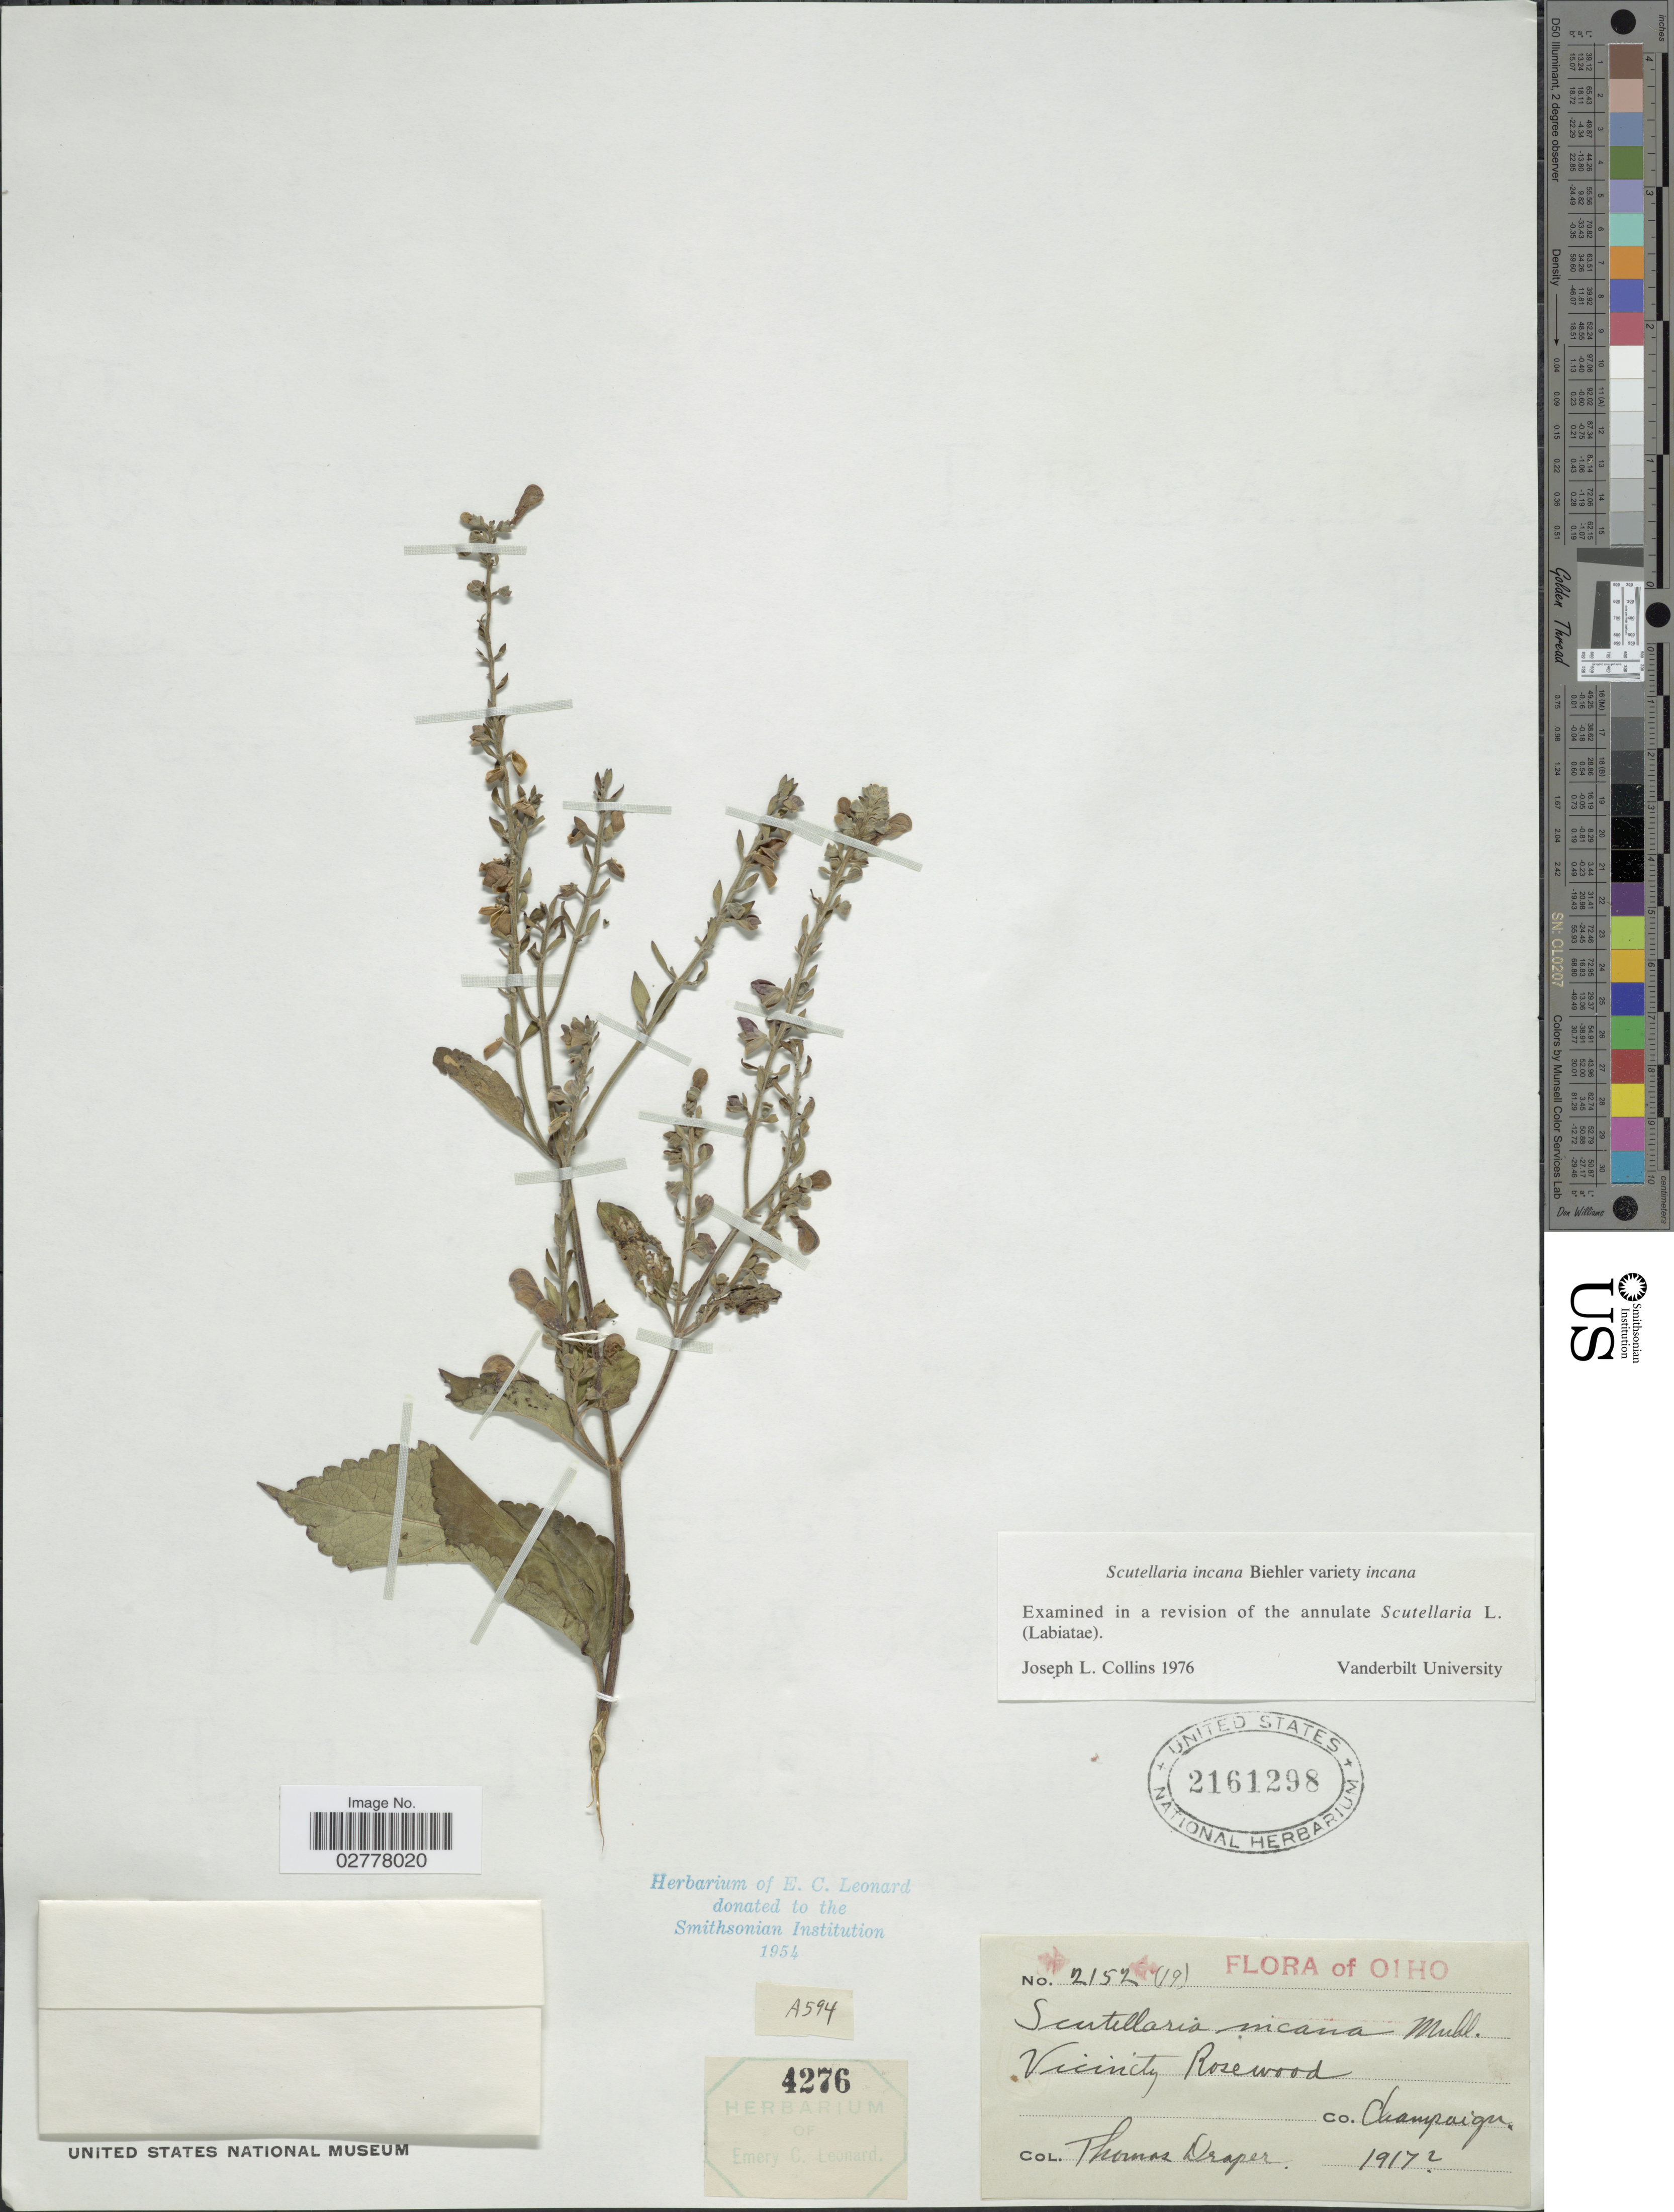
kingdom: Plantae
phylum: Tracheophyta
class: Magnoliopsida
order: Lamiales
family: Lamiaceae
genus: Scutellaria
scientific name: Scutellaria incana var. incana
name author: Biehler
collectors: T. Draper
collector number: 2152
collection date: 1917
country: United States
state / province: Ohio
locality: Vicinity Rosewood. Co. Champaign.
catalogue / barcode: US 2161298